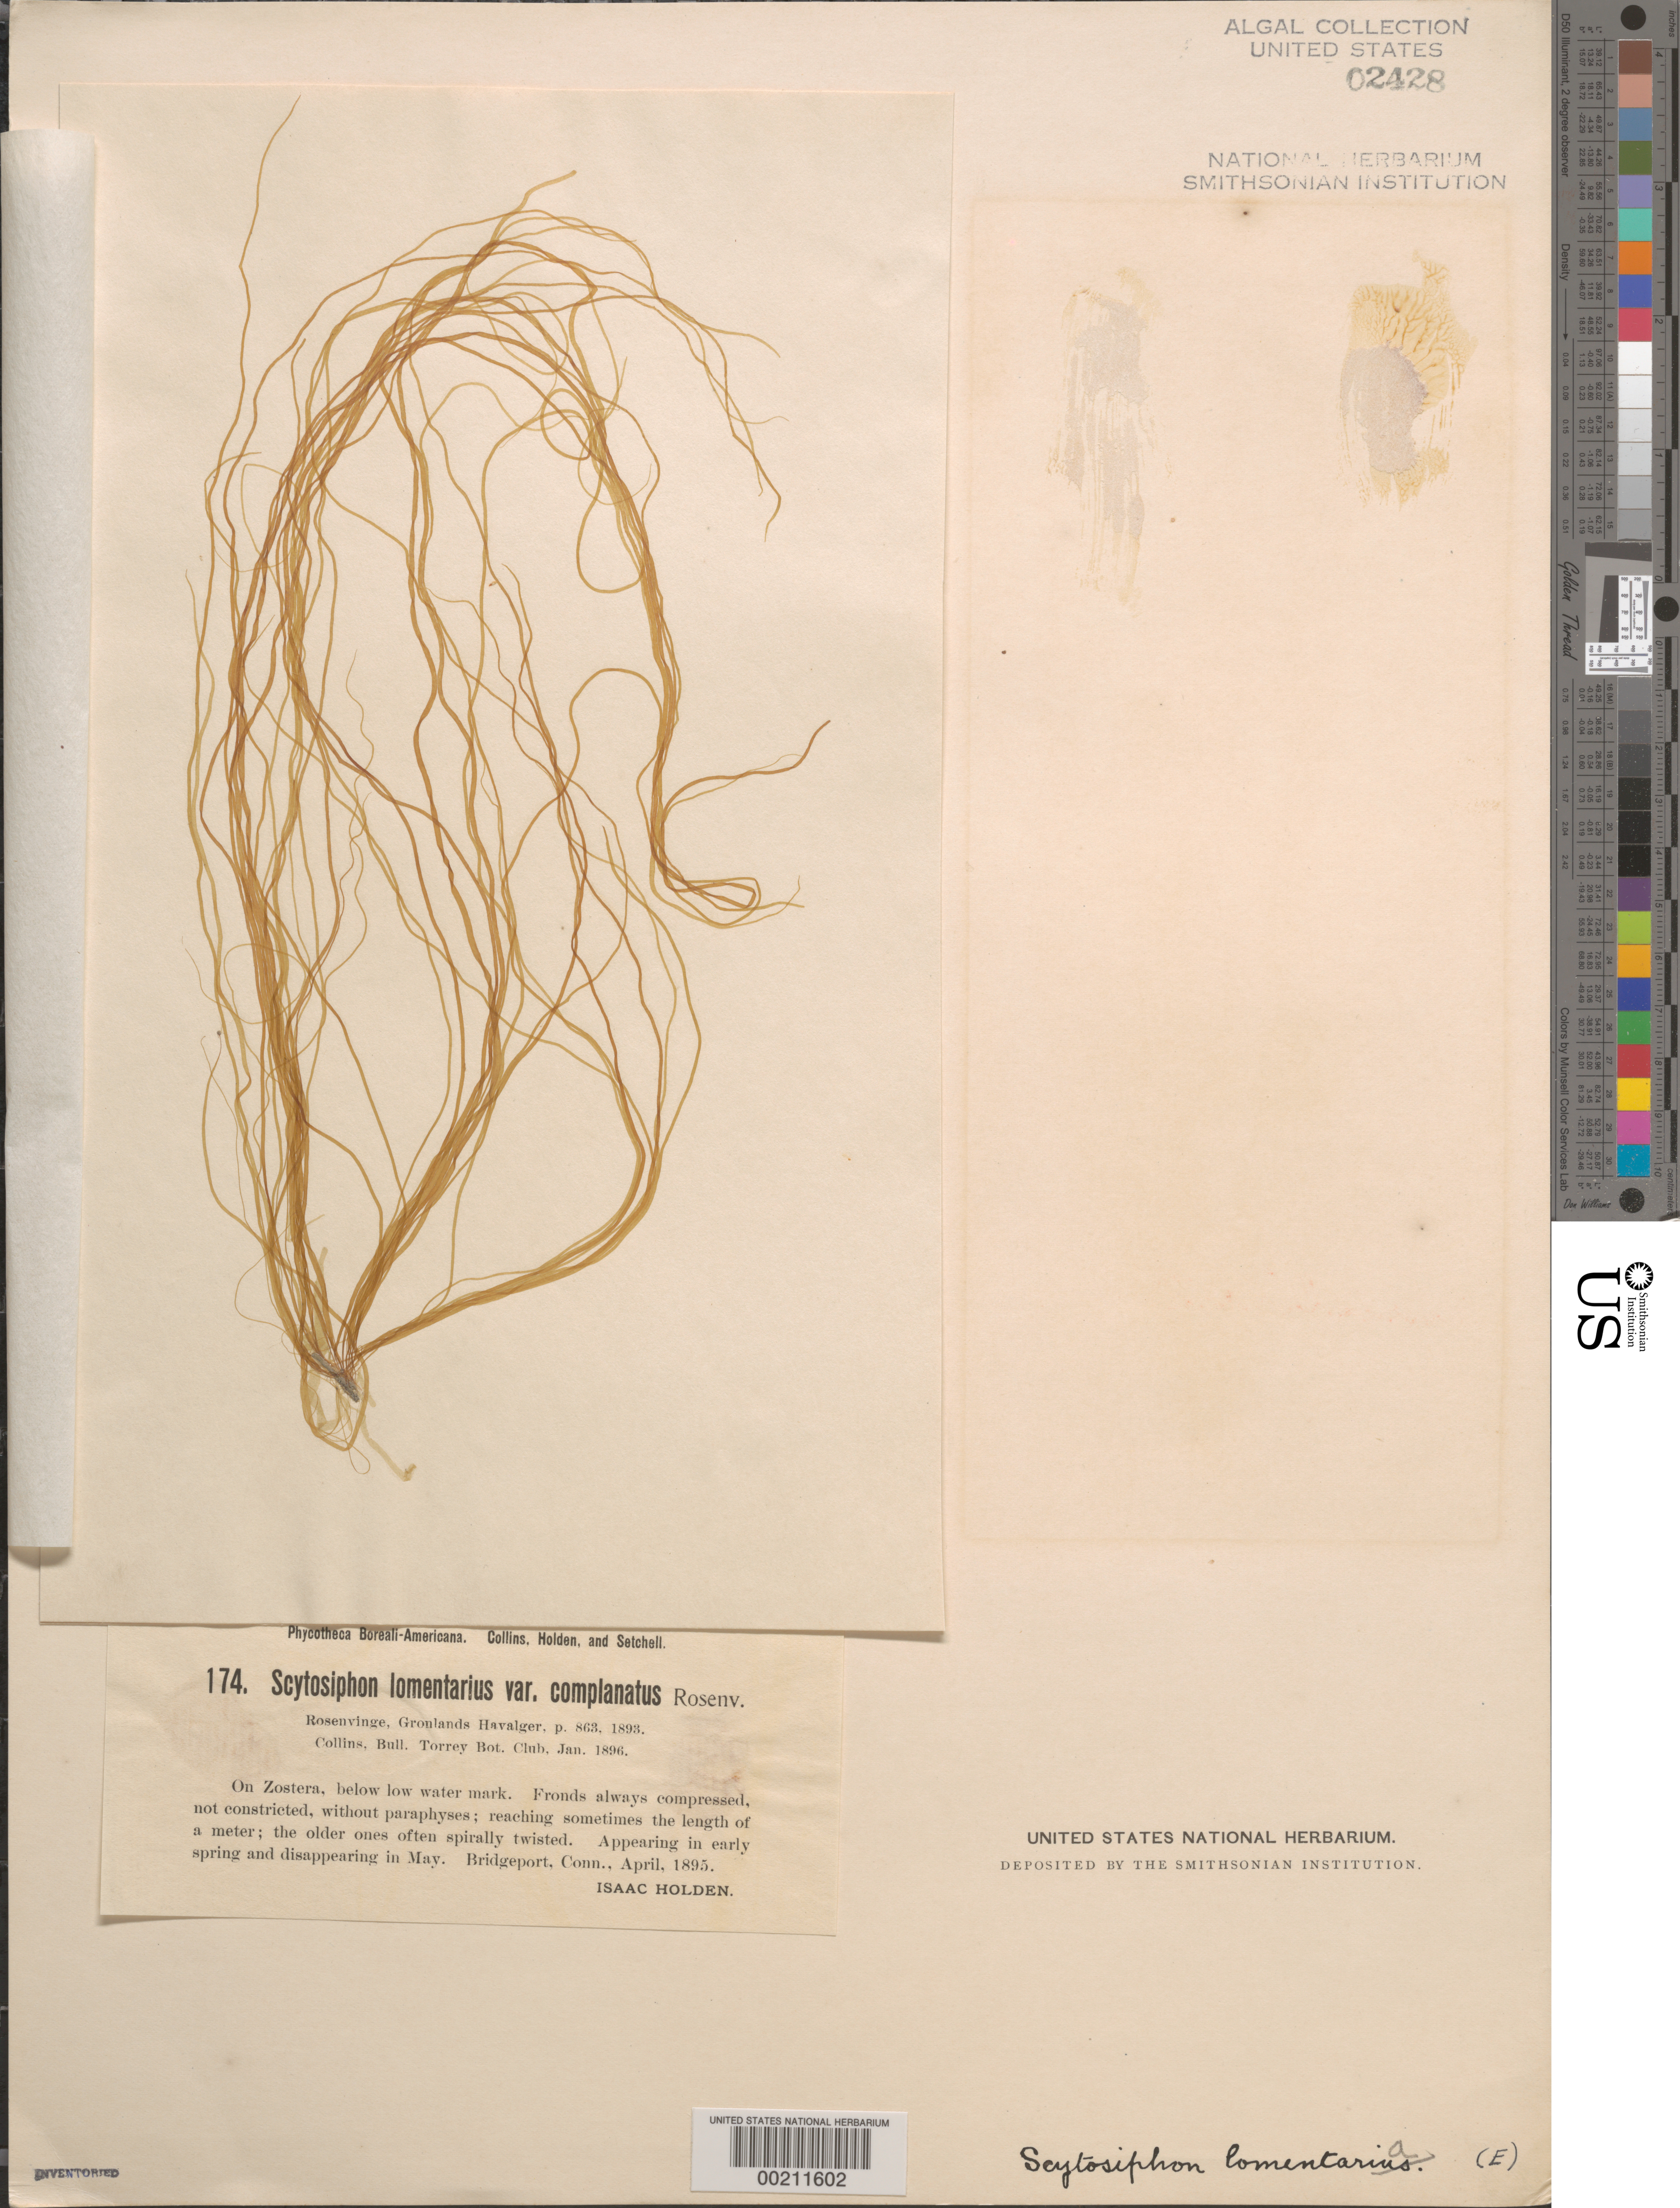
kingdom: Chromista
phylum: Ochrophyta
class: Phaeophyceae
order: Scytosiphonales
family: Scytosiphonaceae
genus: Scytosiphon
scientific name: Scytosiphon lomentaria var. complanatus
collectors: I. Holden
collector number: PB-A 174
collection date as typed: Apr 1895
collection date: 1895-04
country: United States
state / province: Connecticut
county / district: Fairfield County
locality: Bridgeport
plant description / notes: Collins, Holden & Setchell, Phycotheca Boreali-Americana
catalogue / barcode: US 2428